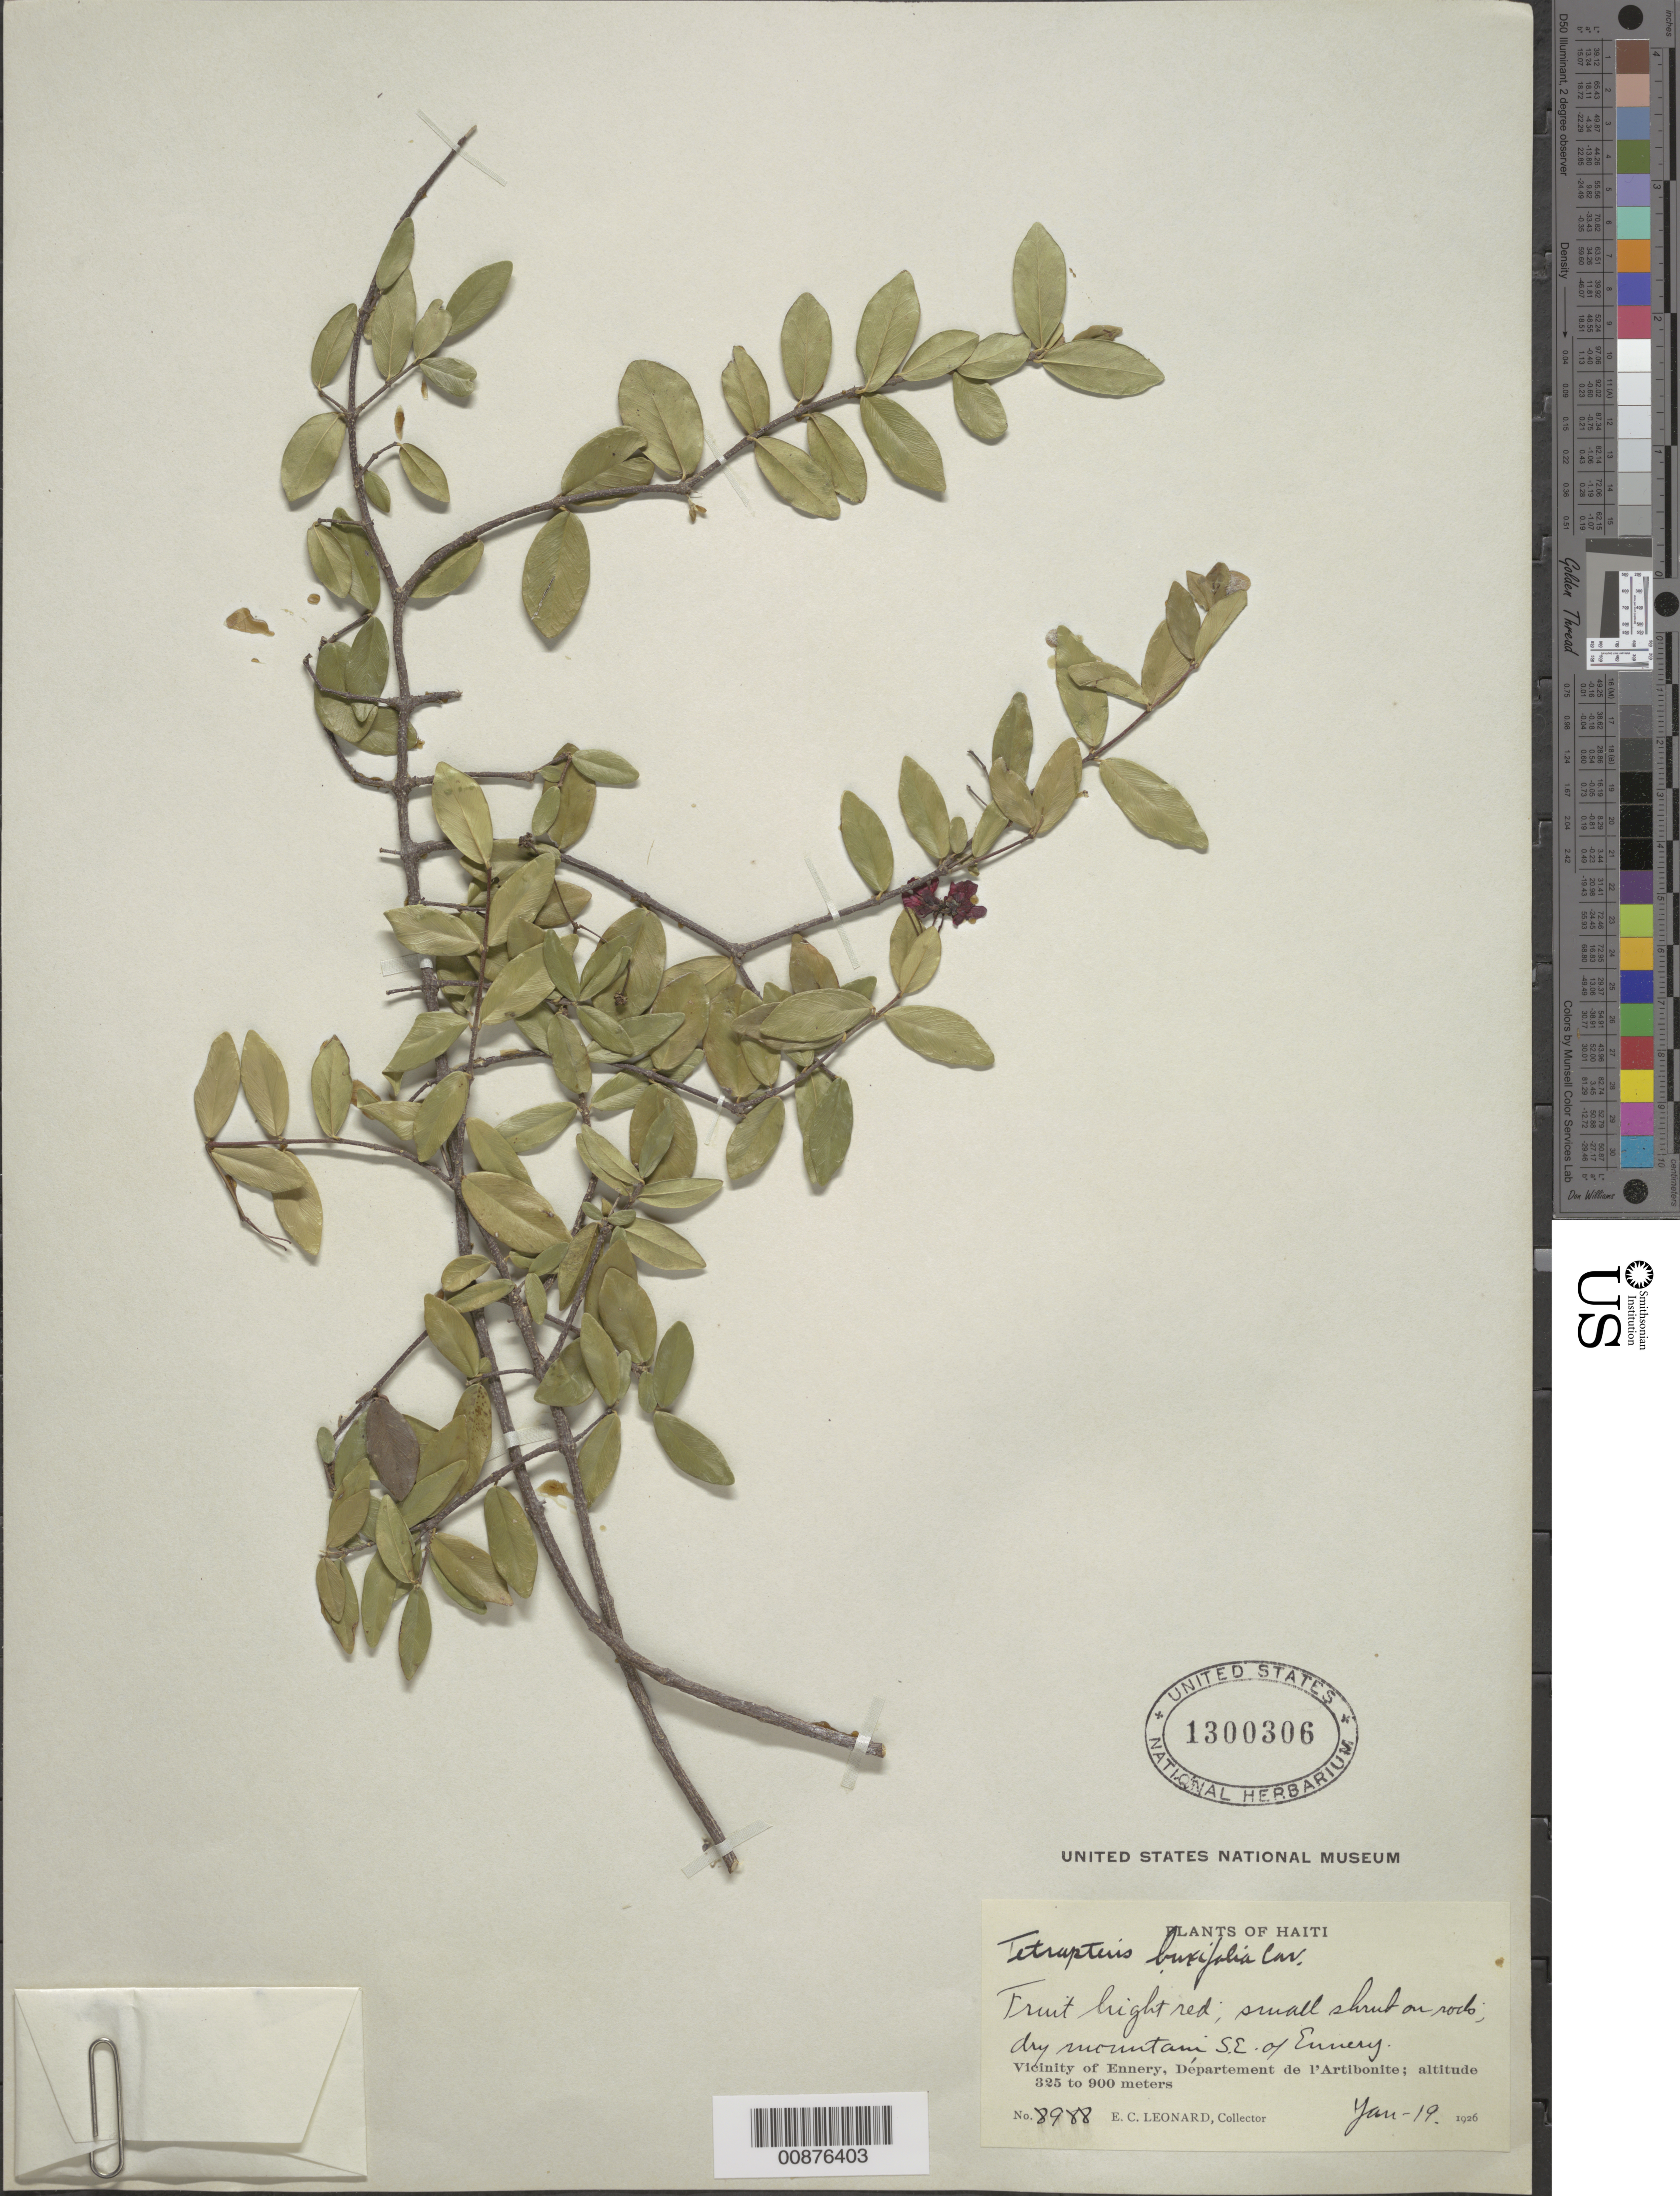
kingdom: Plantae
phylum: Tracheophyta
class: Magnoliopsida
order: Malpighiales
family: Malpighiaceae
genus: Tetrapterys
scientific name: Tetrapterys buxifolia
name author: Cav.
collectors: E. C. Leonard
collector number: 8988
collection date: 1926-01-19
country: Haiti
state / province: Artibonite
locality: S. E. of Ennery. Vicinity of Ennery, Département de l'Artibonite.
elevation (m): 325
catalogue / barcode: US 1300306